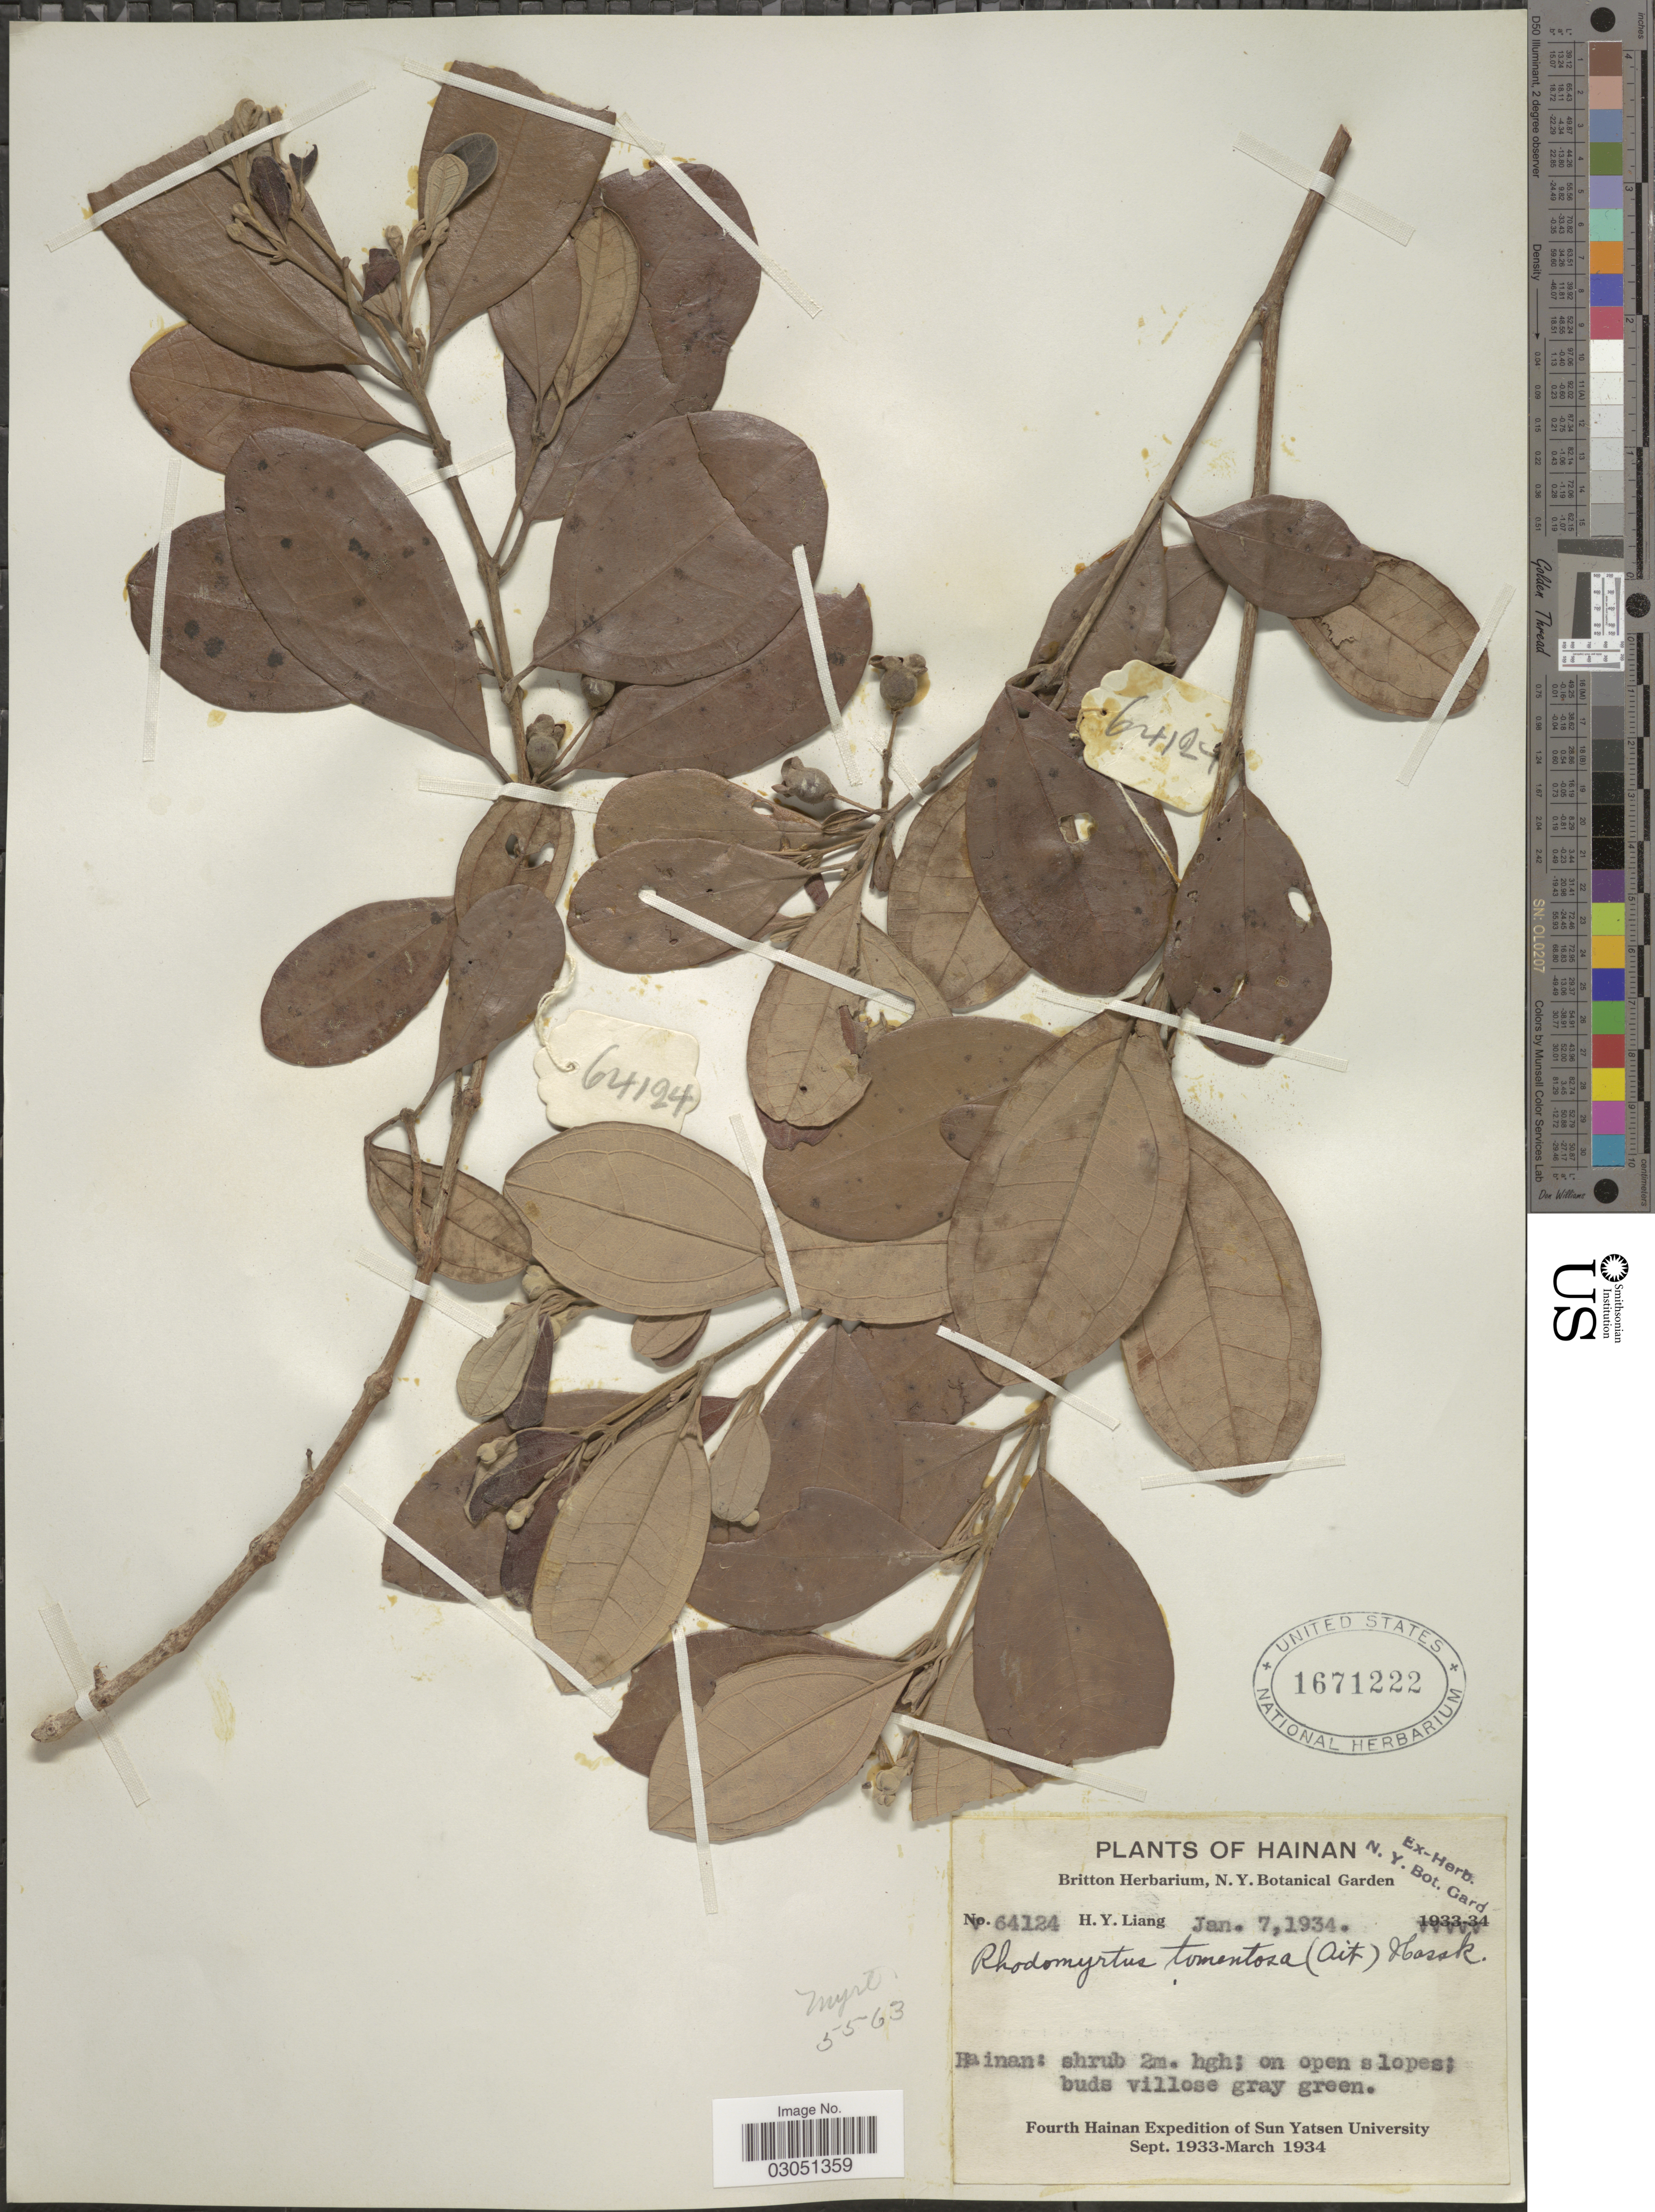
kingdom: Plantae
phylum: Tracheophyta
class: Magnoliopsida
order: Myrtales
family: Myrtaceae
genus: Rhodomyrtus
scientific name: Rhodomyrtus tomentosa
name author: (Aiton) Hassk.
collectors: H. Y. Liang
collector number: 64124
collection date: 1934-01-07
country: China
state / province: Hainan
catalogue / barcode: US 1671222